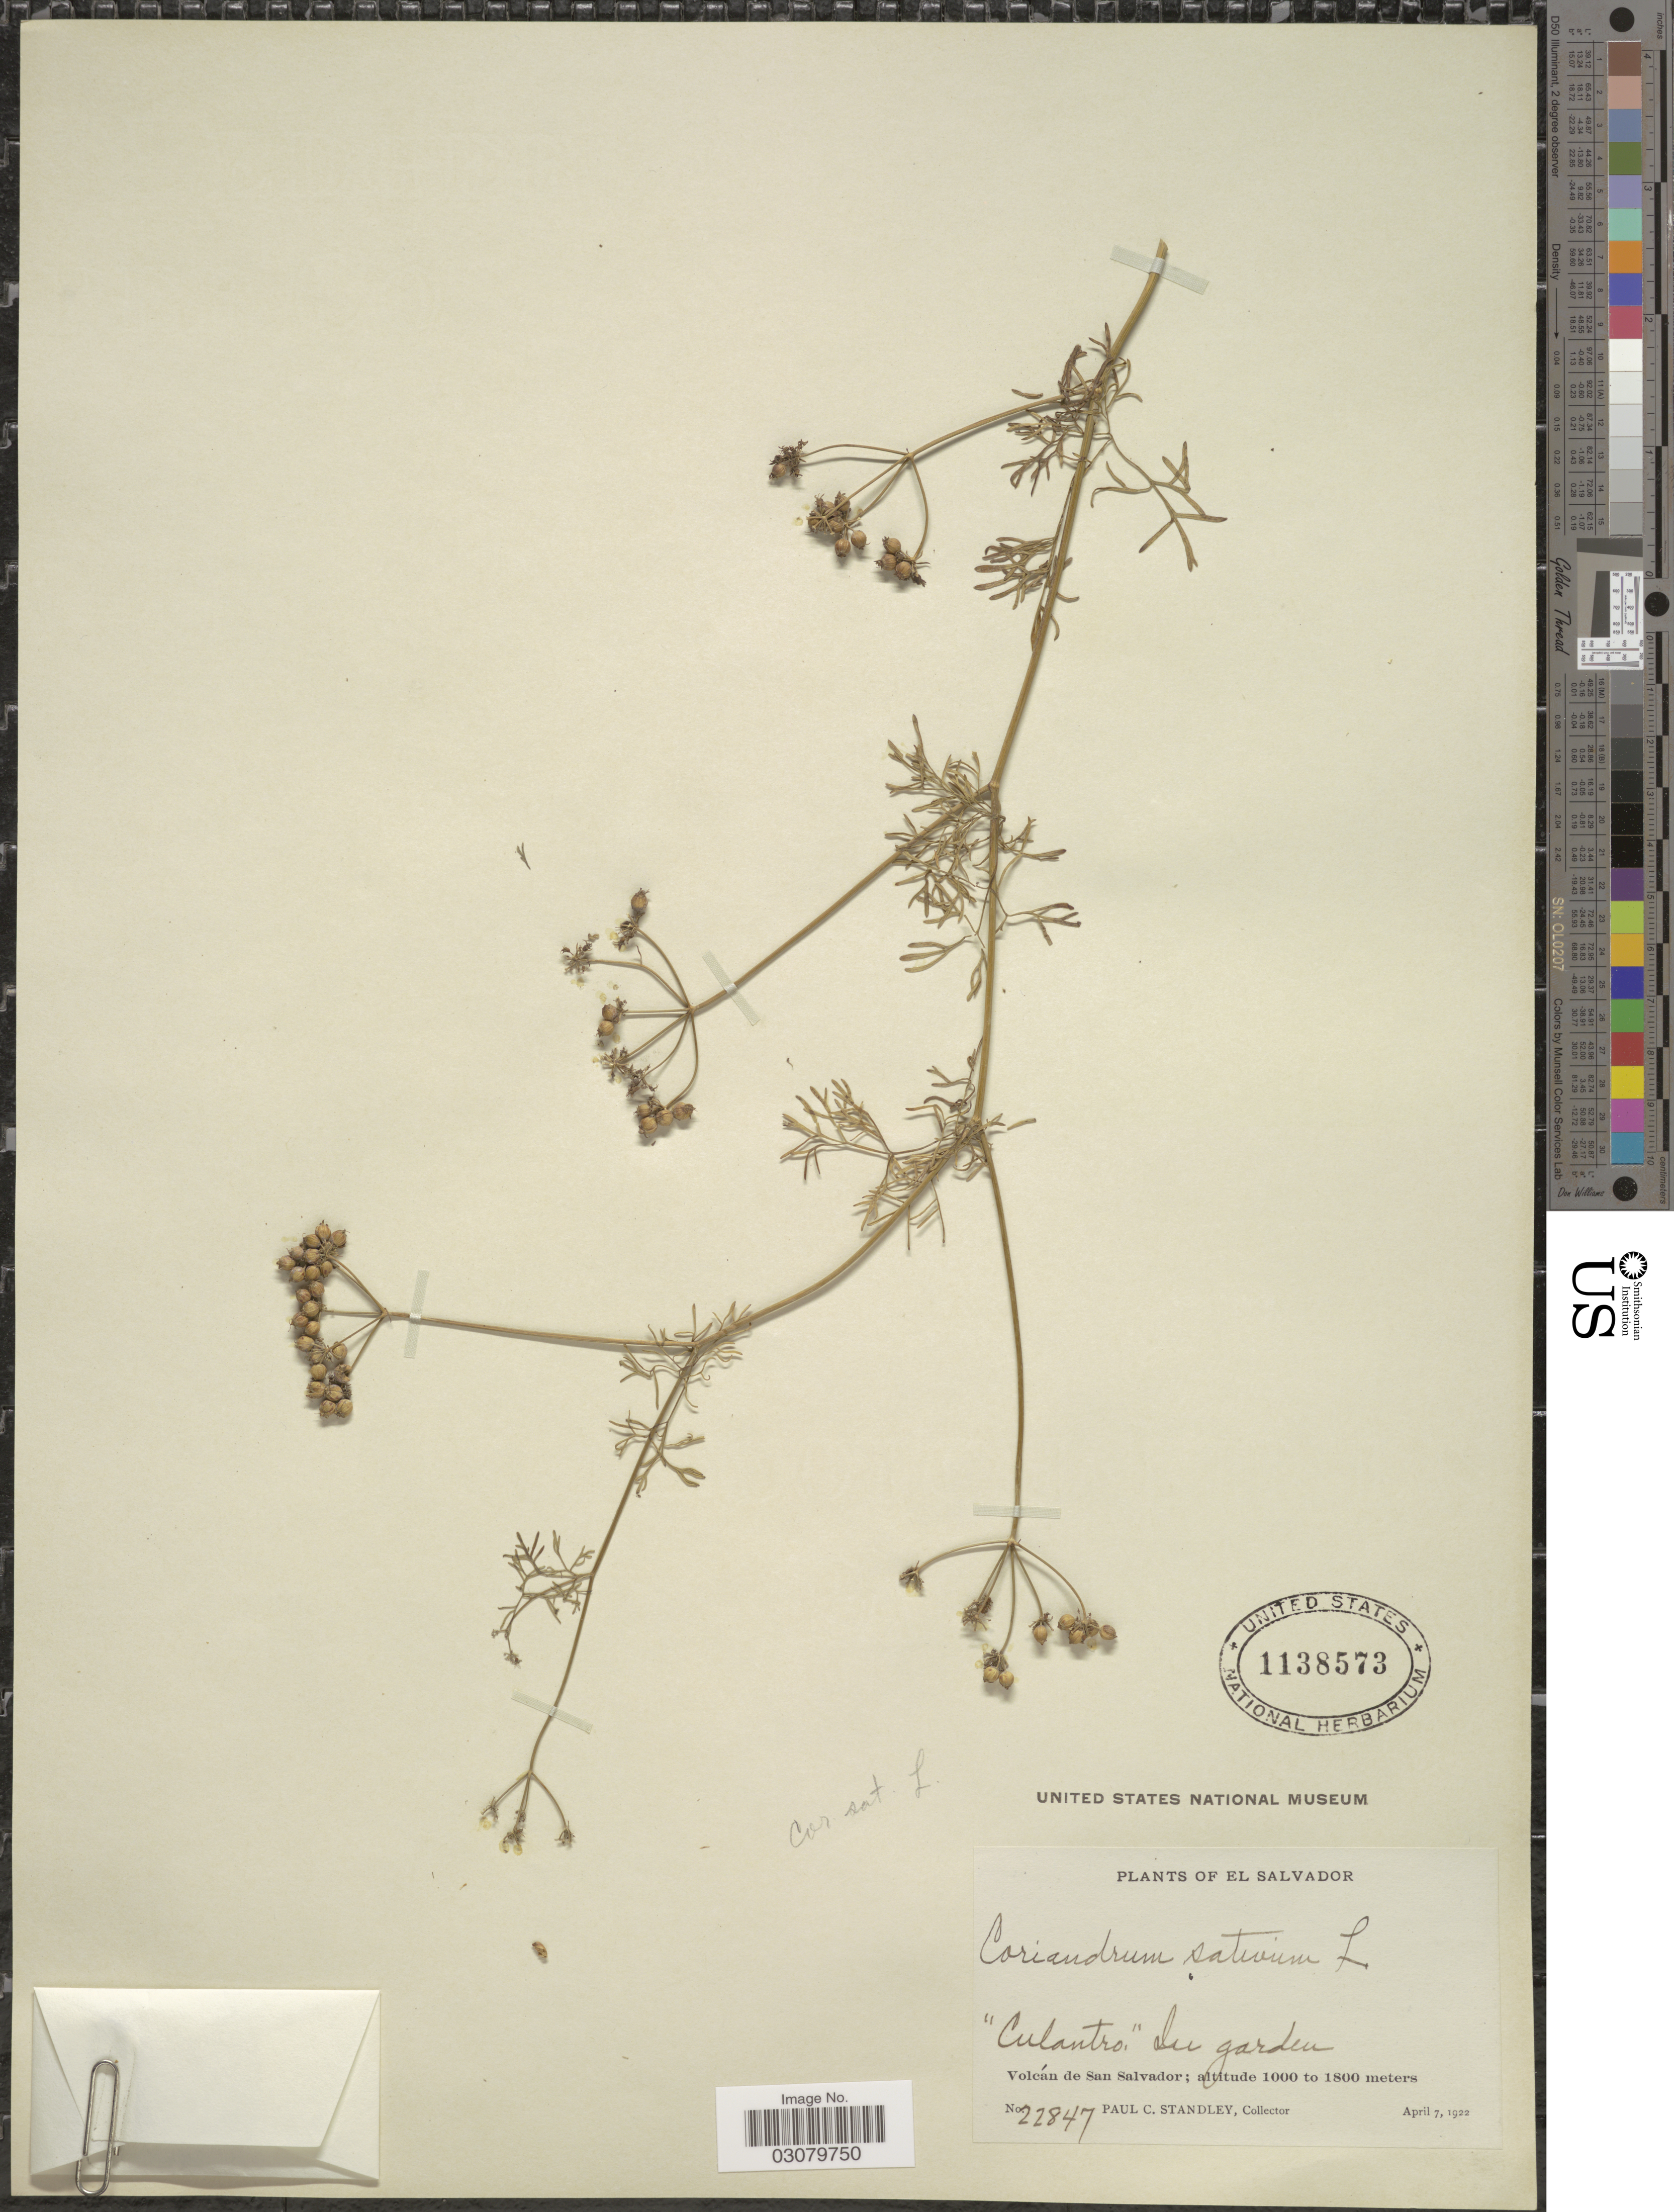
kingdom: Plantae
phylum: Tracheophyta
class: Magnoliopsida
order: Apiales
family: Apiaceae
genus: Coriandrum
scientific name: Coriandrum sativum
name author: L.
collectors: P. C. Standley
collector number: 22847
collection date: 1922-04-07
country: El Salvador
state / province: San Salvador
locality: Volcán de San Salvador.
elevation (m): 1000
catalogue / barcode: US 1138573